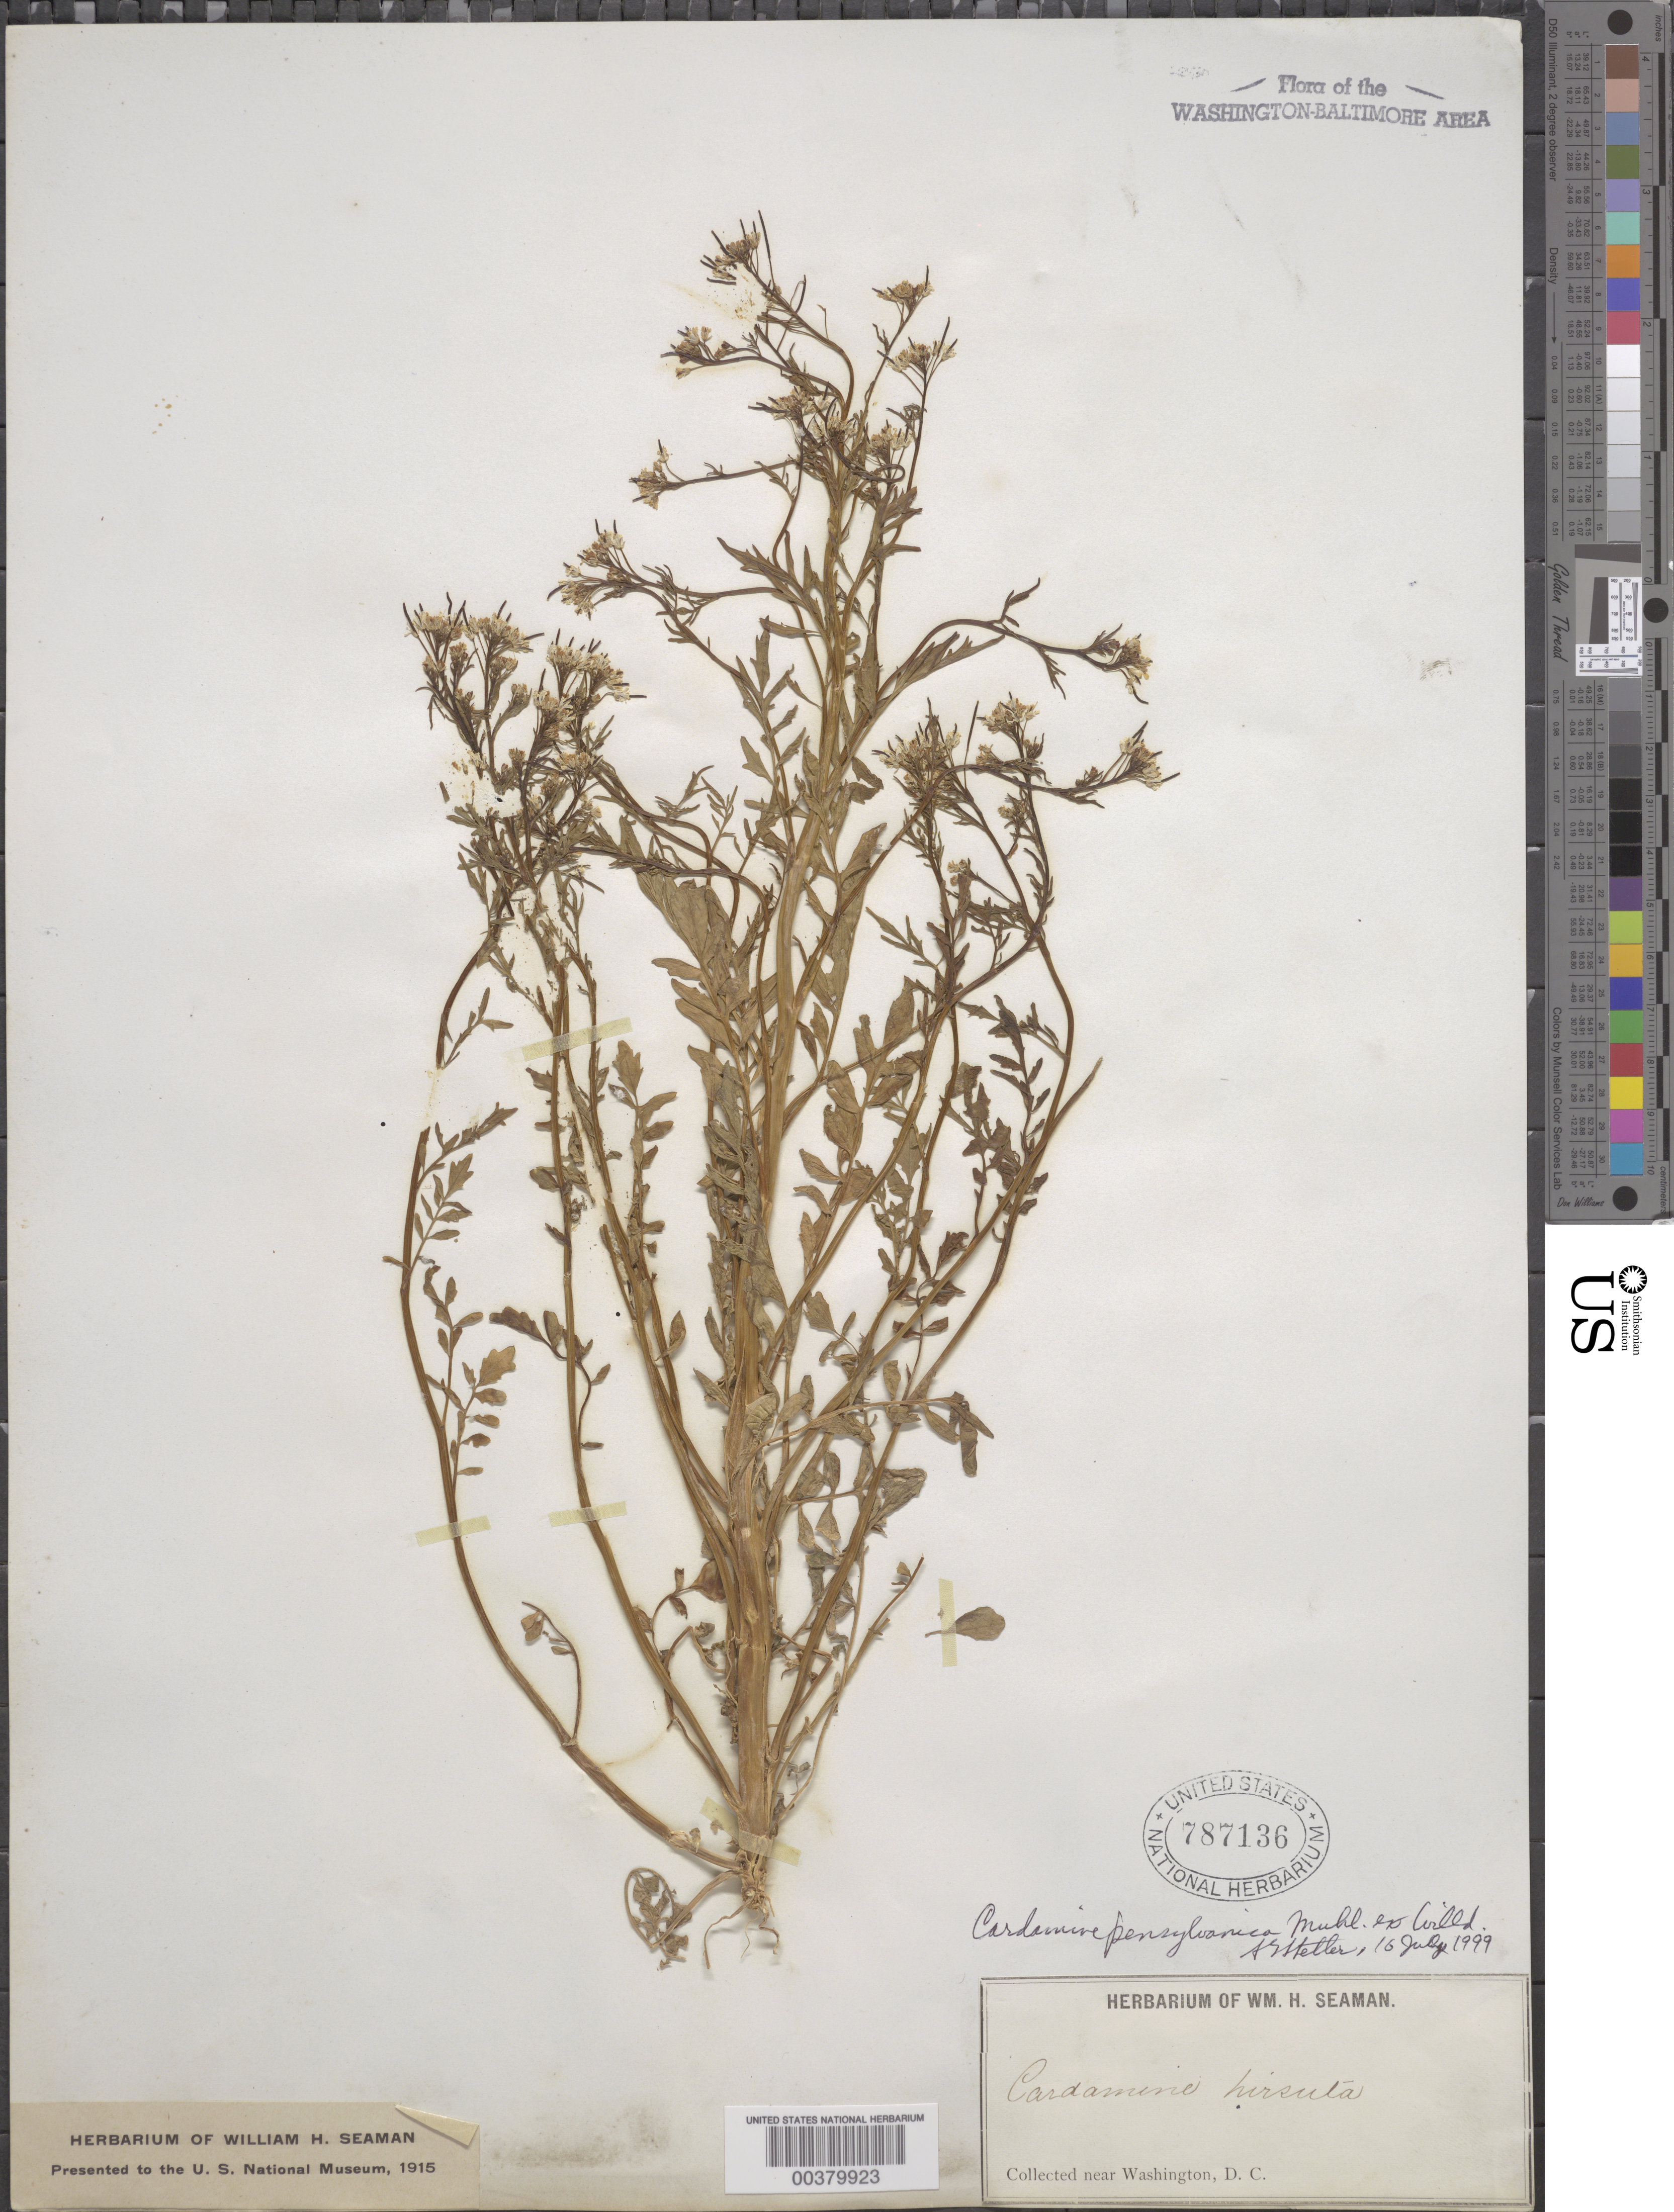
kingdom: Plantae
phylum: Tracheophyta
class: Magnoliopsida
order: Brassicales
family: Brassicaceae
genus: Cardamine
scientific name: Cardamine pensylvanica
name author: Muhl. ex Willd.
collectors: W. Seaman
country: United States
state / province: District of Columbia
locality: Washington DC Area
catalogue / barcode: US 787136